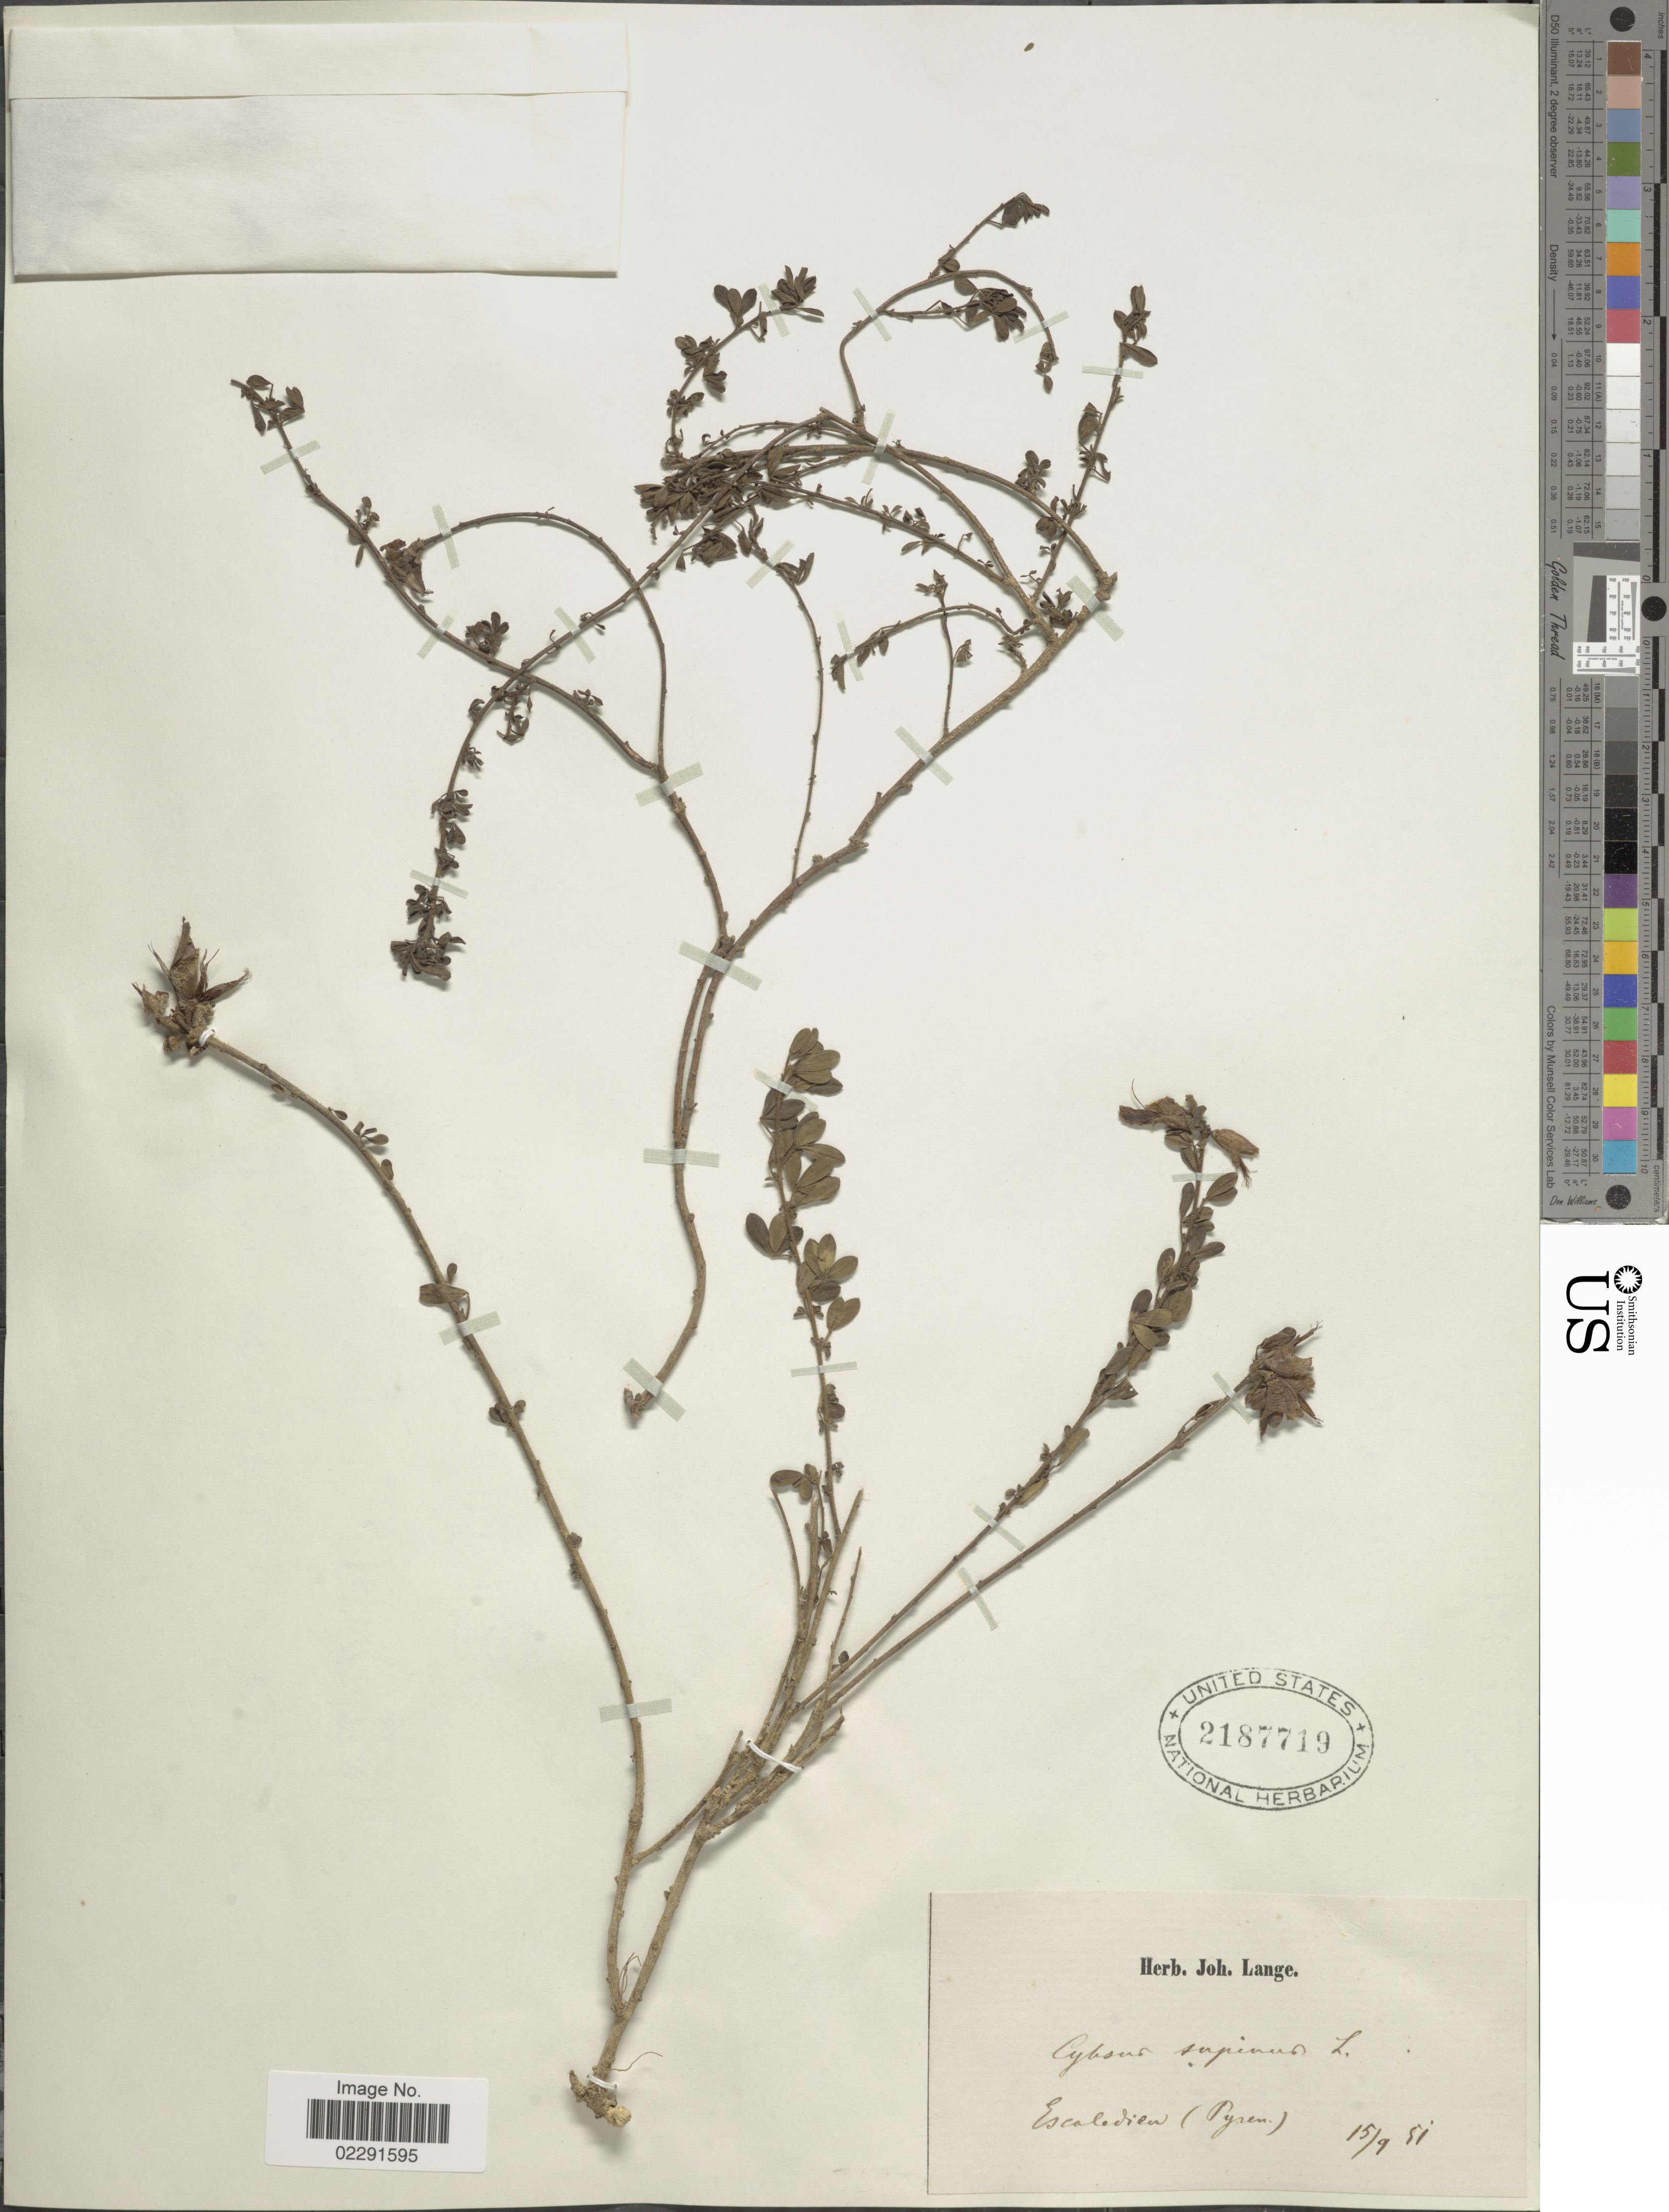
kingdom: Plantae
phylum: Tracheophyta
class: Magnoliopsida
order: Fabales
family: Fabaceae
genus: Cytisus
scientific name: Cytisus supinus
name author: L.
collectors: ex herb. Joh. Lange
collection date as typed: Transcribed d/m/y: 15/9/51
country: France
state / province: Occitanie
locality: Escaldien (Pyren). [interpreted]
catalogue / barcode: US 2187719